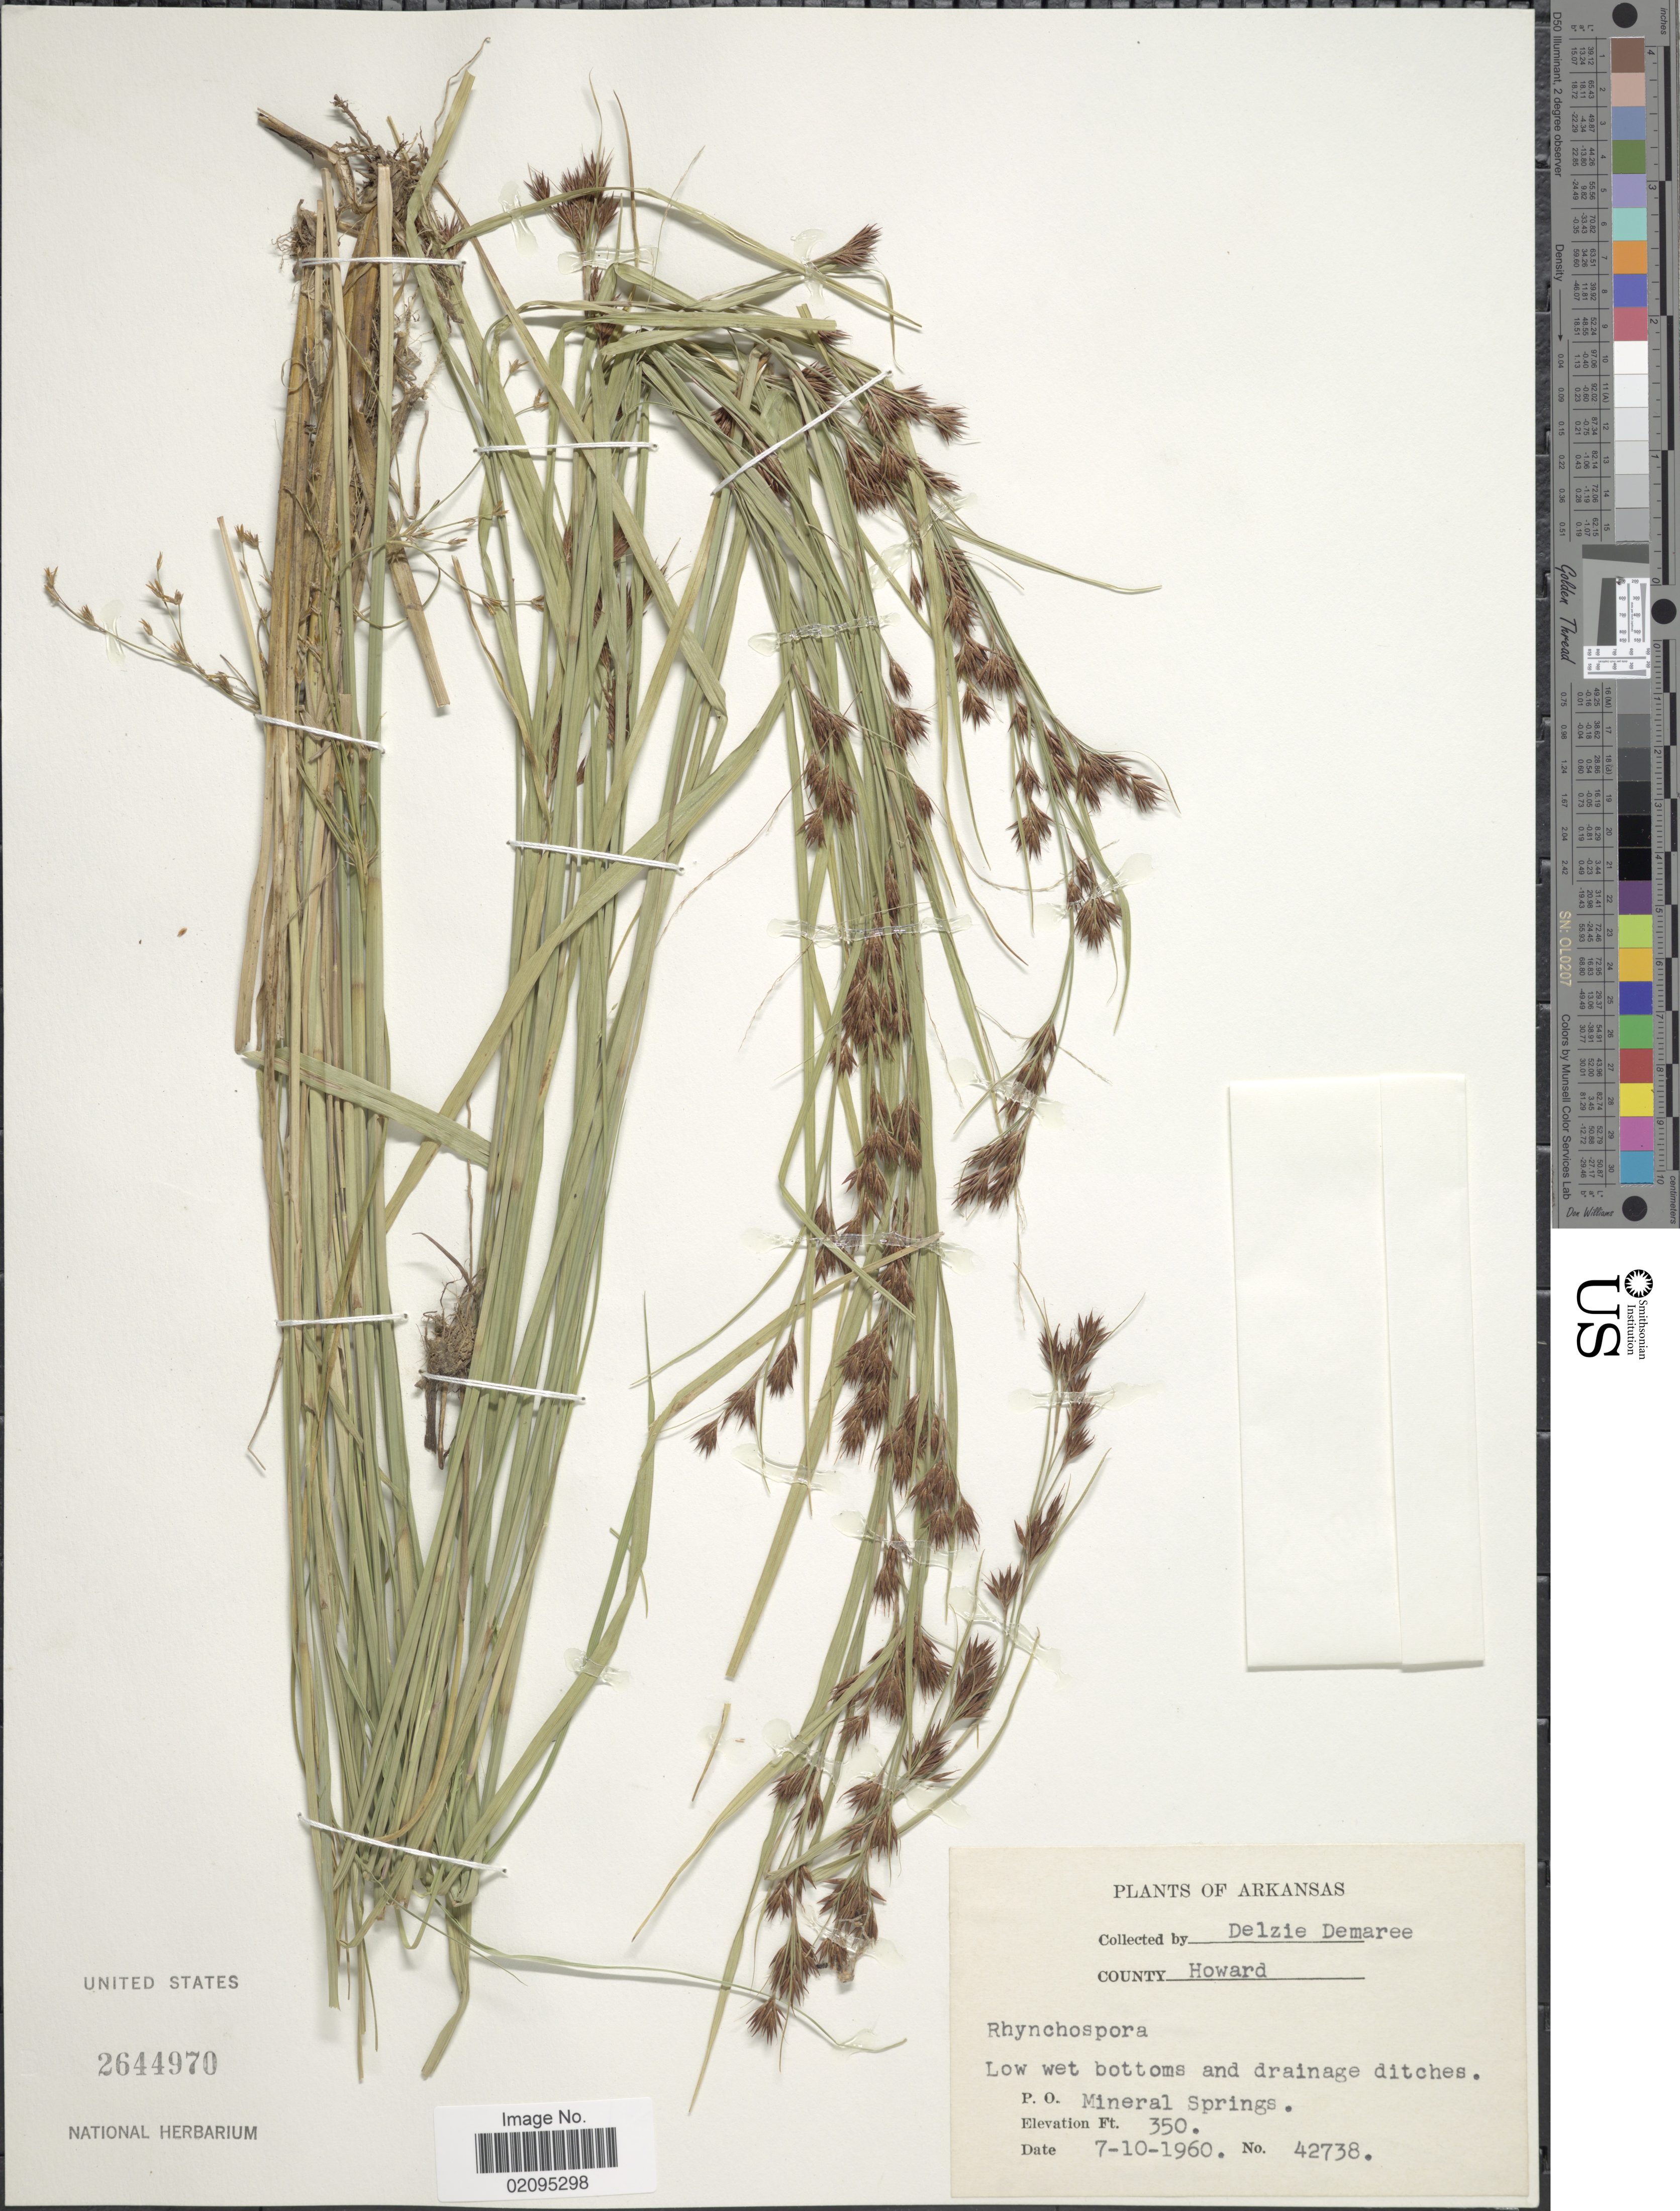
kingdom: Plantae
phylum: Tracheophyta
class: Liliopsida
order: Poales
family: Cyperaceae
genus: Rhynchospora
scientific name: Rhynchospora sp.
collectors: D. Demaree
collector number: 42738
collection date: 1960-07-10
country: United States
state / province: Arkansas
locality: County Howard, low wet bottoms and drainage ditches, P.O. Mineral Springs.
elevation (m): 107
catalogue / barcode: US 2644970